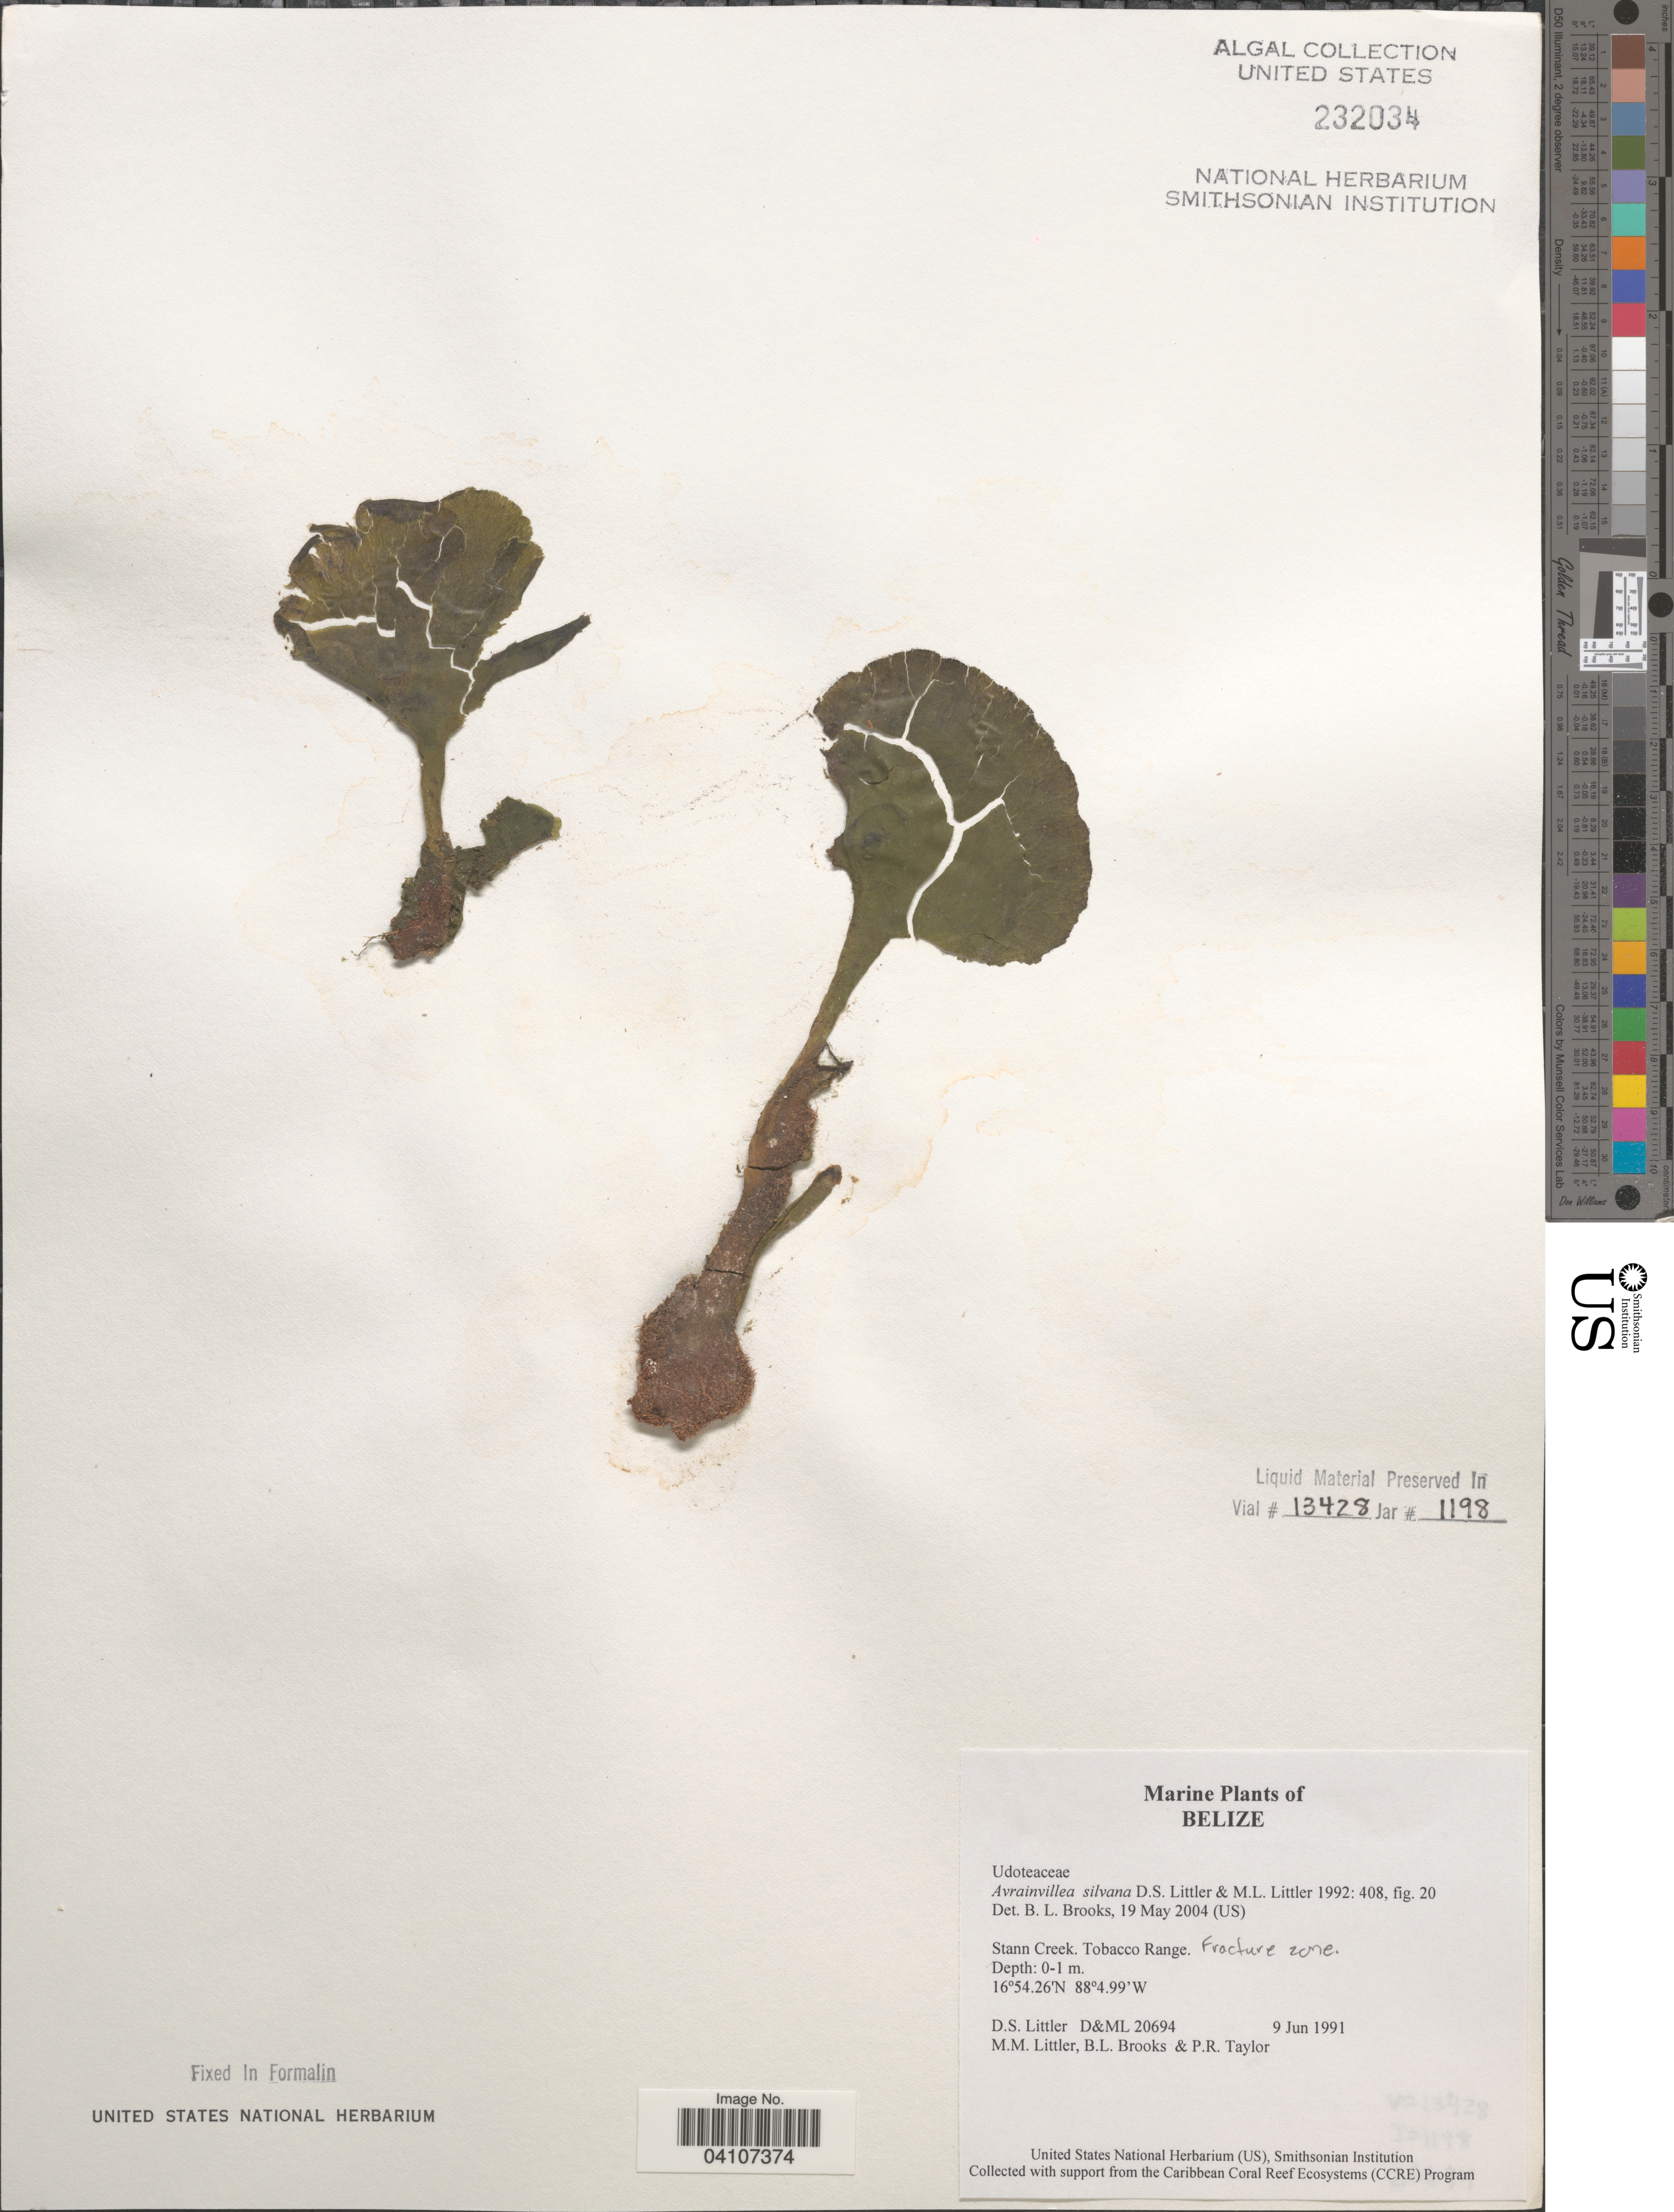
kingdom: Plantae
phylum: Chlorophyta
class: Ulvophyceae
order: Bryopsidales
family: Dichotomosiphonaceae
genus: Avrainvillea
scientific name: Avrainvillea silvana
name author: D.S. Littler & Littler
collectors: D. S. Littler, B. Brooks & P. R. Taylor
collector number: D&ML 20694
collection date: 1991-06-09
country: Belize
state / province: Stann Creek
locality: Tobacco Range. Fracture zone.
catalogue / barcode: US 232034